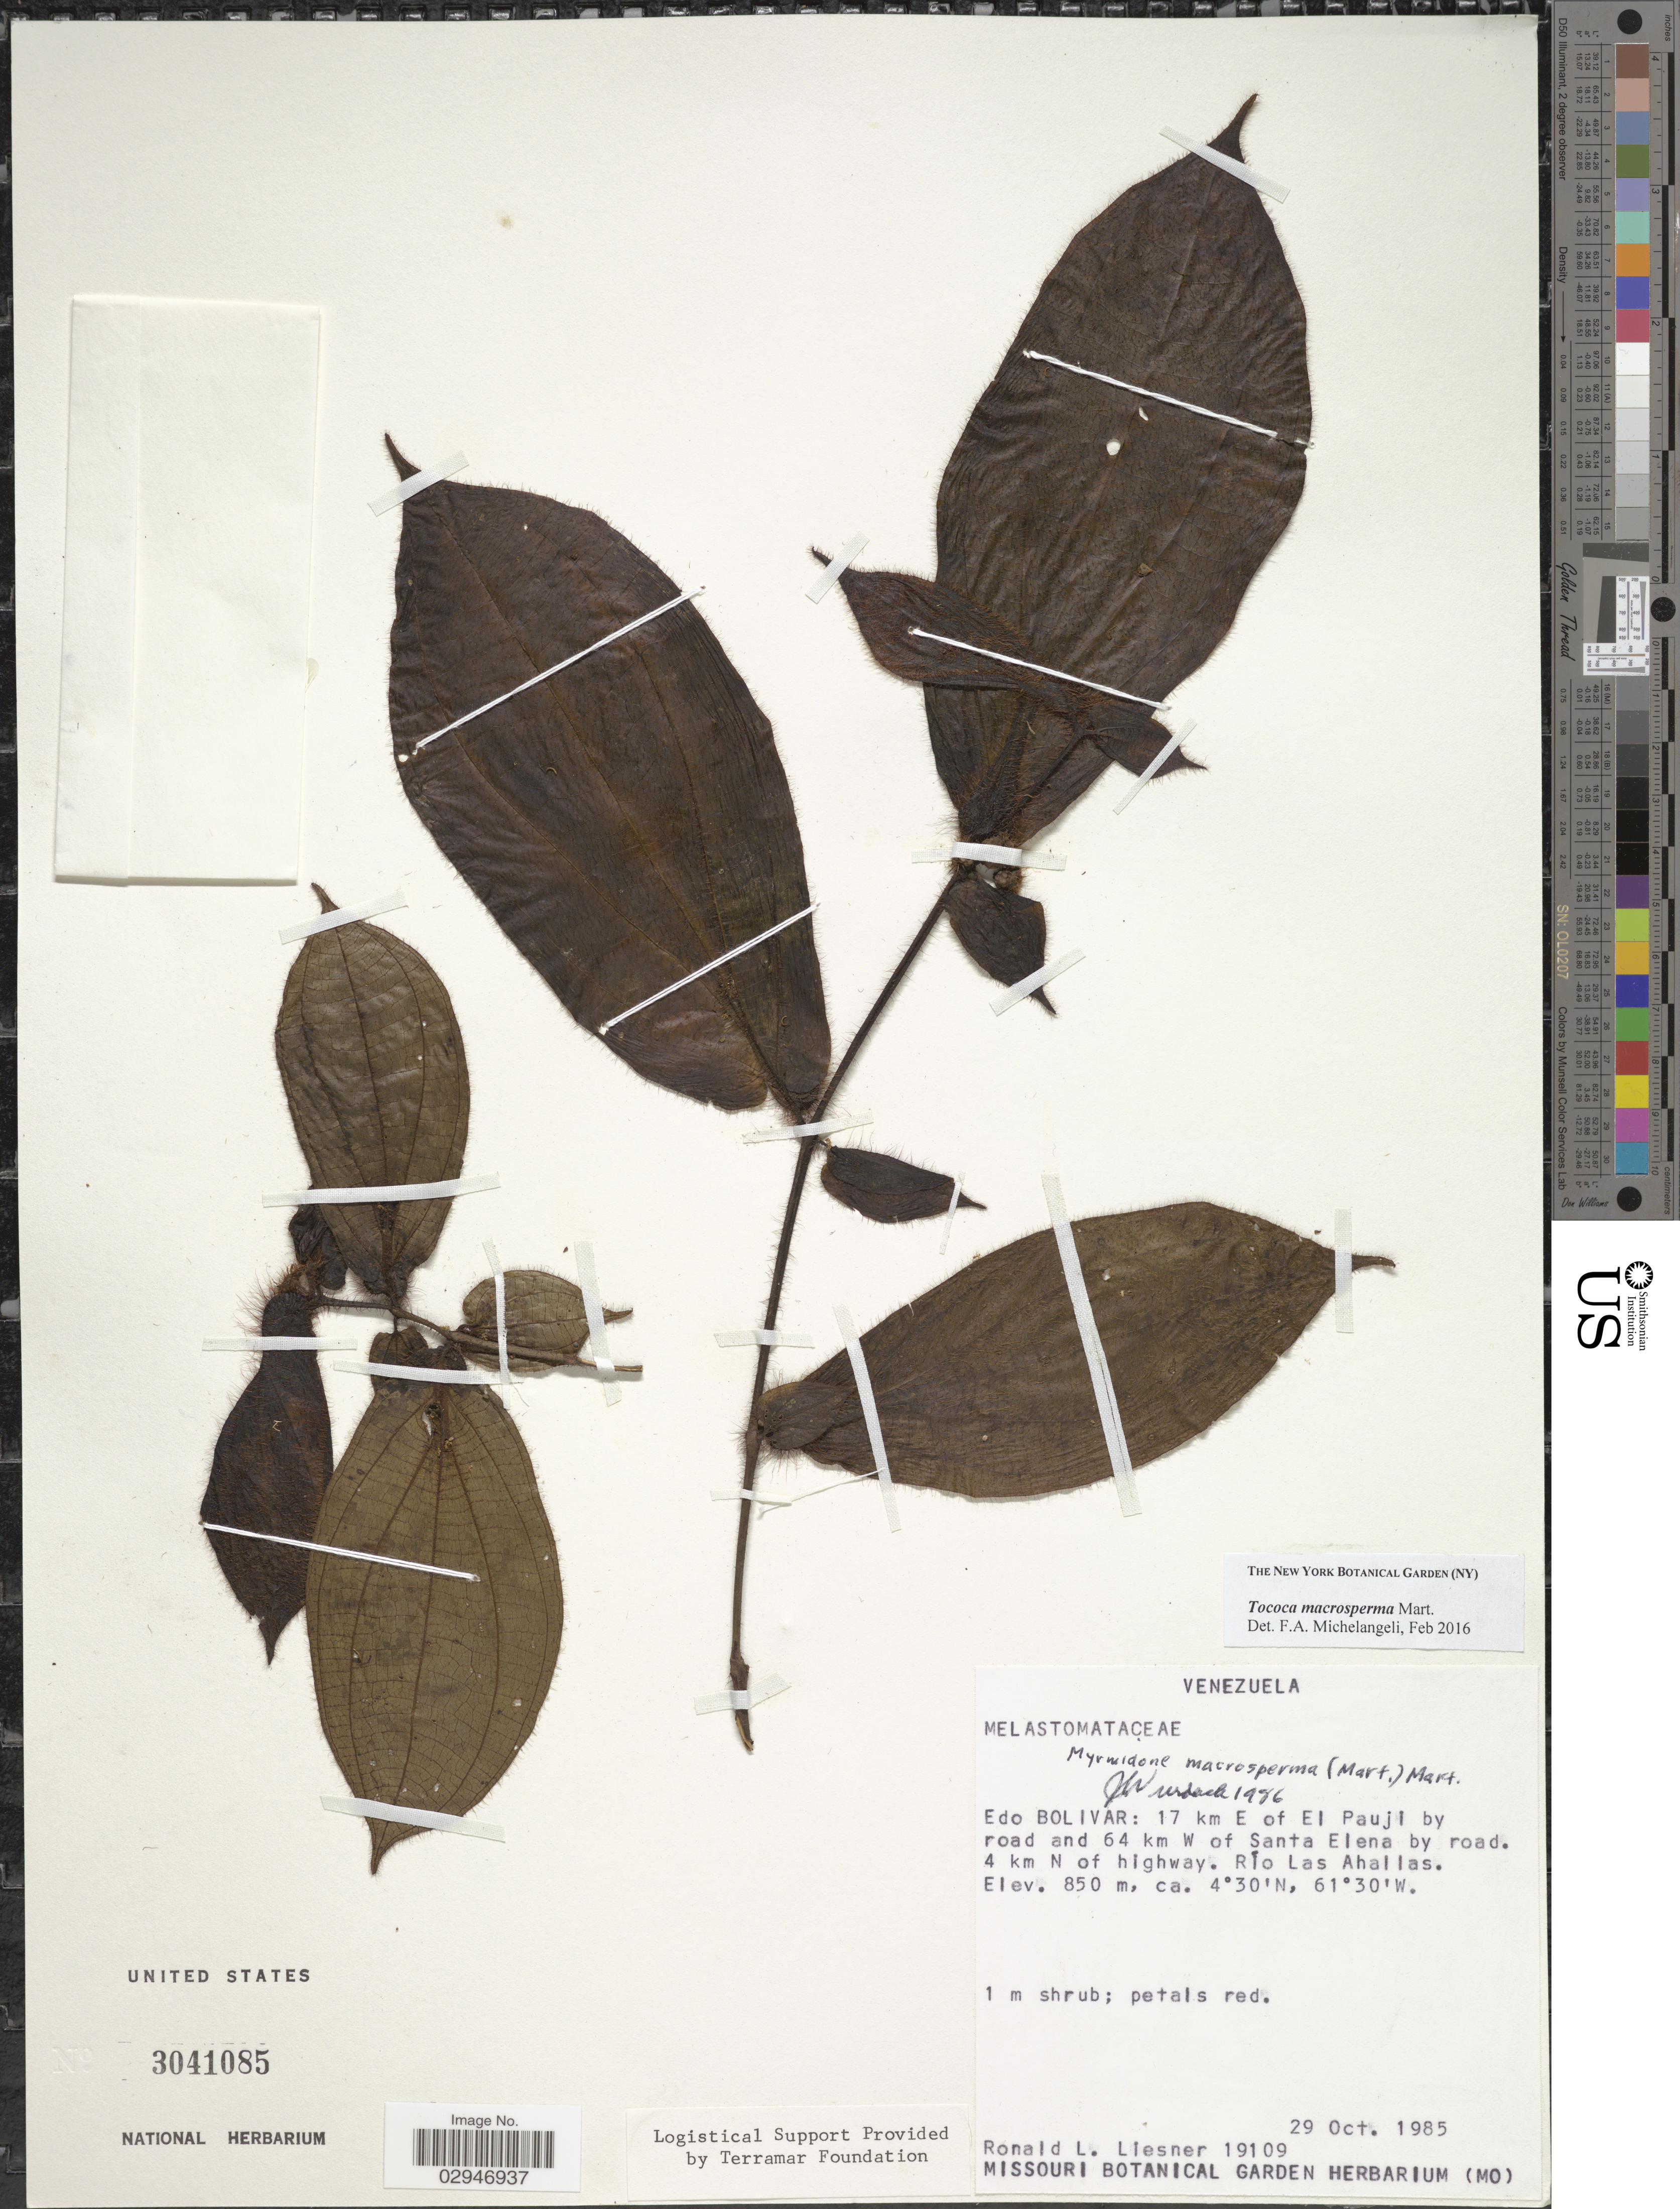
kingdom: Plantae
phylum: Tracheophyta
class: Magnoliopsida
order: Myrtales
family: Melastomataceae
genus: Tococa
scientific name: Tococa macrosperma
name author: Mart.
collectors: R. L. Liesner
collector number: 19109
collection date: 1985-10-29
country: Venezuela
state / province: Bolivar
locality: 17 km E of El Pauji road and 64 km W of Santa Elena by road. 4 km N of highway. Río Las Ahallas.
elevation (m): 850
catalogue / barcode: US 3041085